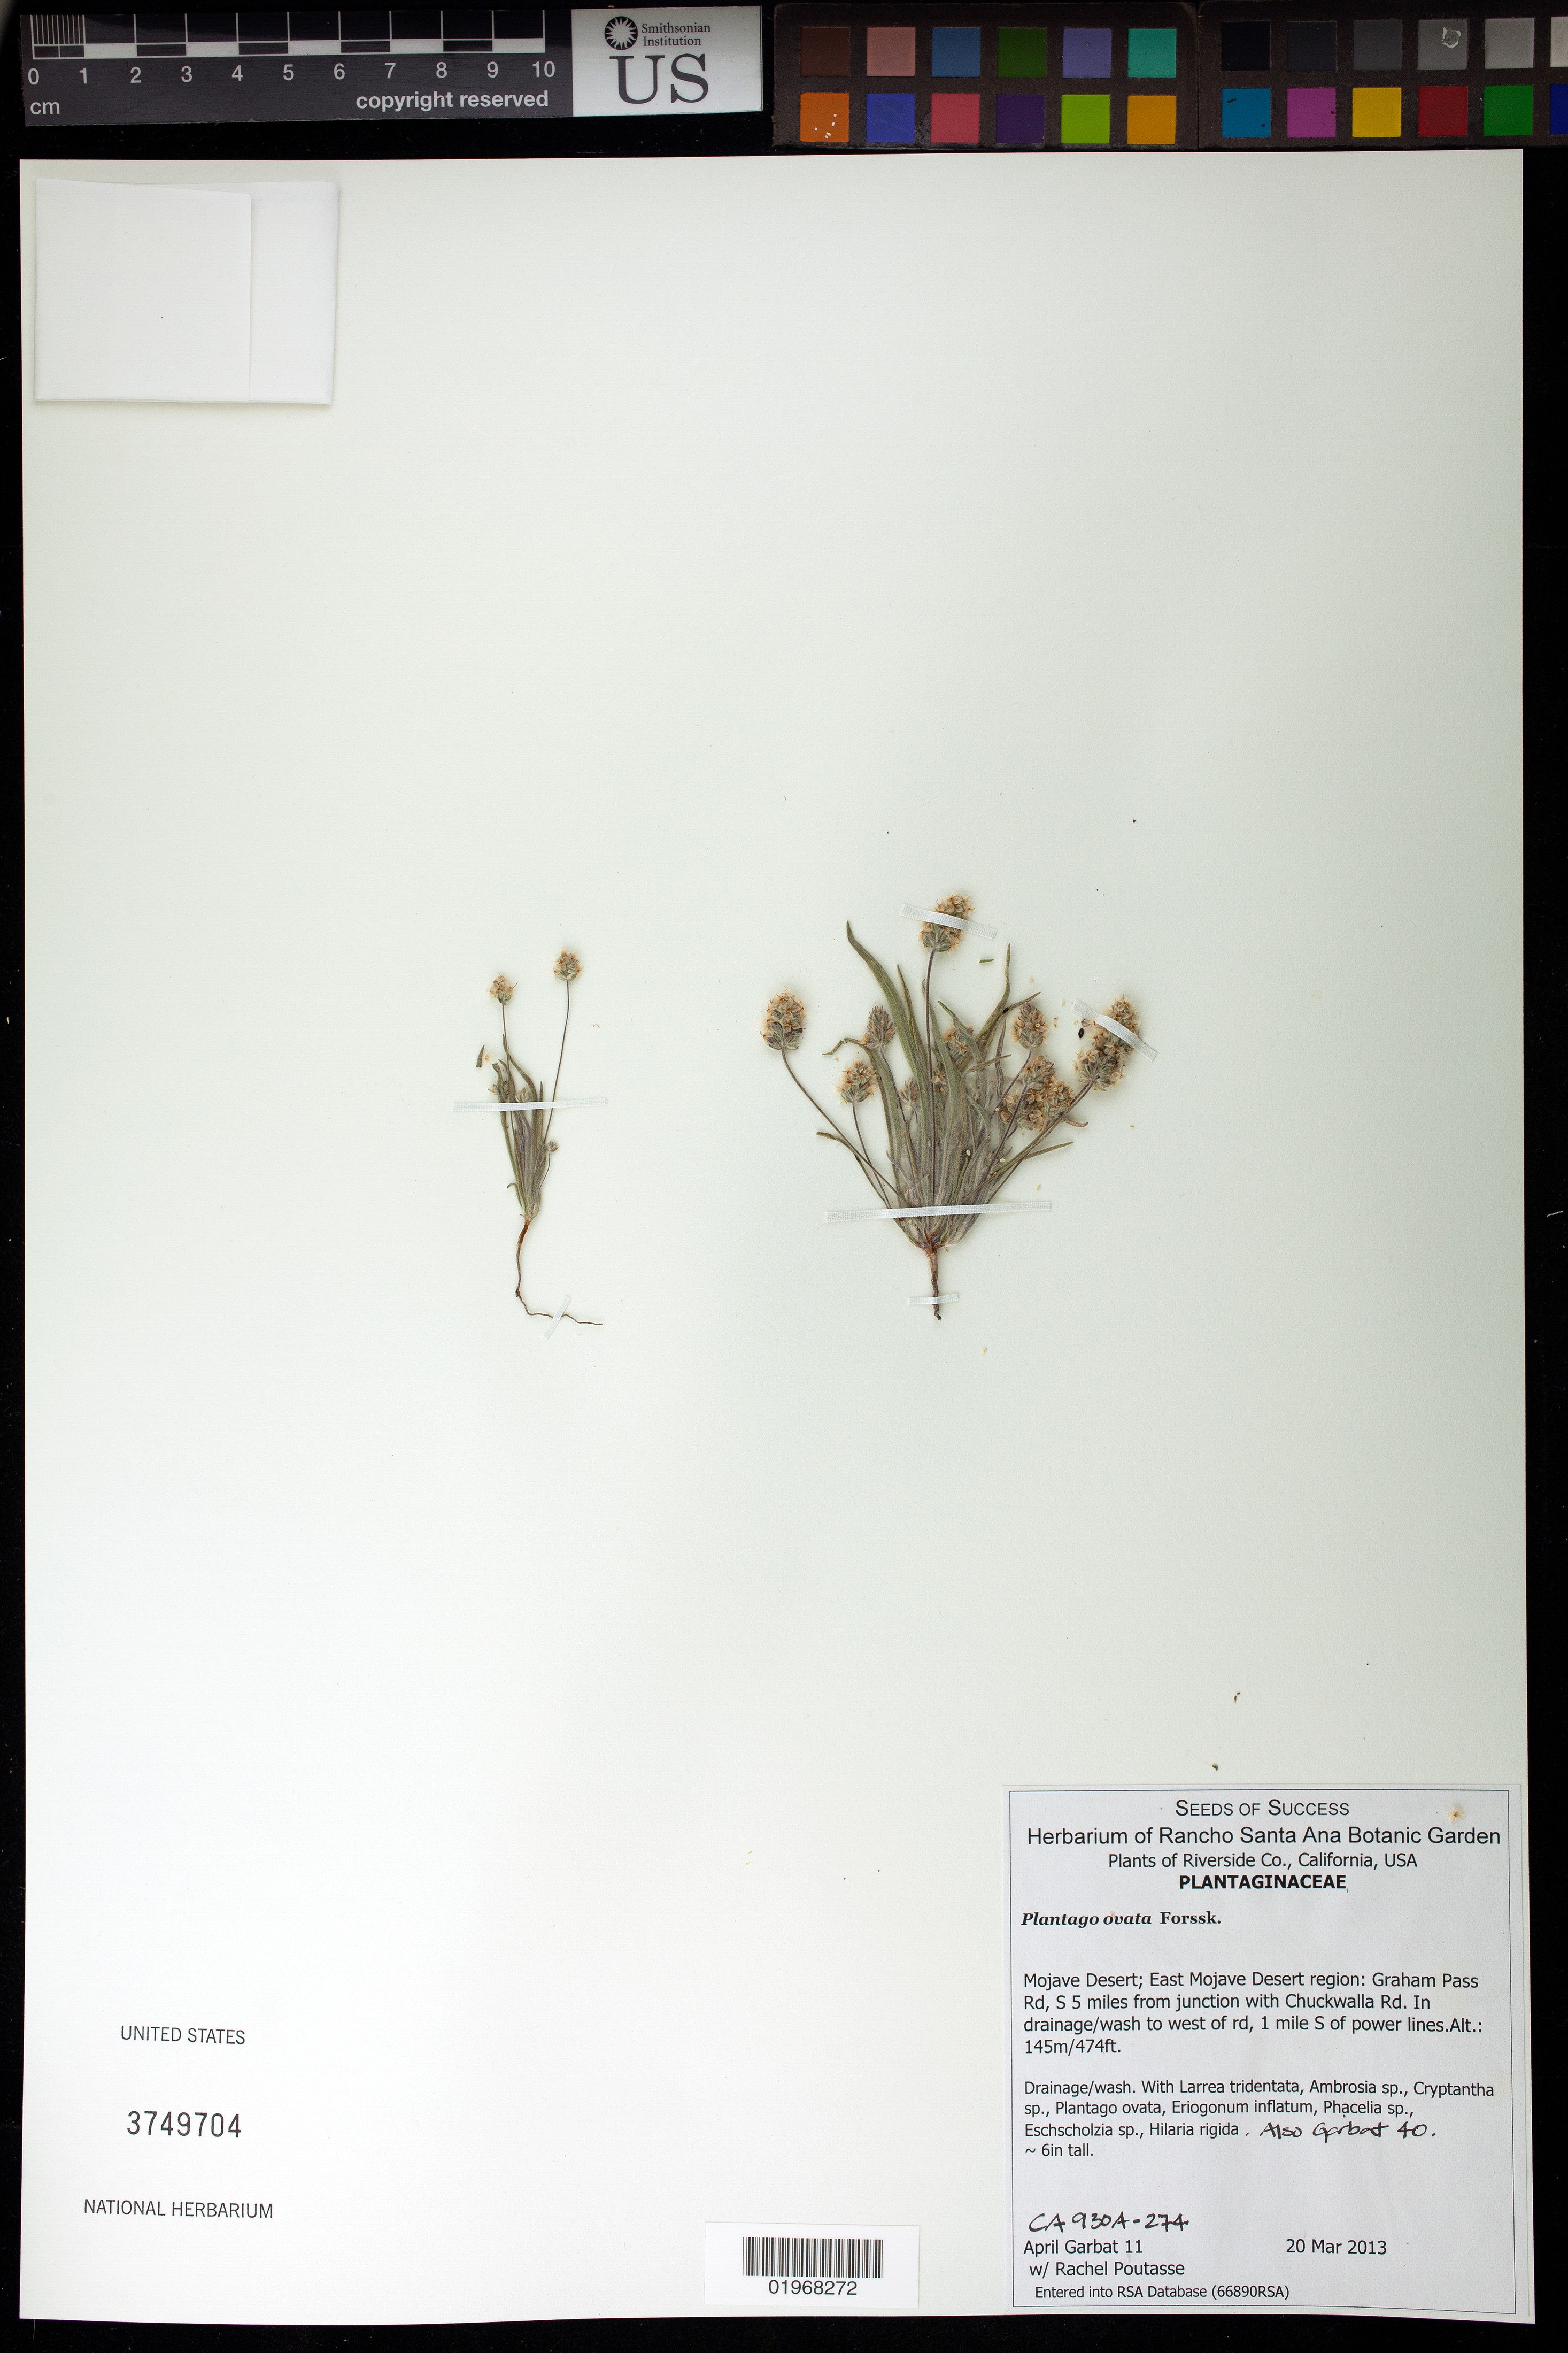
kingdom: Plantae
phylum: Tracheophyta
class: Magnoliopsida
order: Lamiales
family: Plantaginaceae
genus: Plantago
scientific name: Plantago ovata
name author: Forssk.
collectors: A. Garbat & R. Poutasse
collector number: CA930A-274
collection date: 2013-03-20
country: United States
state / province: California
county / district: Riverside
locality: Mojave Desert, East region. Graham Pass Rd, S 5 mi from junction with Chuckwalla Rd.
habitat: Drainage/wash. With Larrea tridentata, Ambrosia sp., Phacelia sp., ect.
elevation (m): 145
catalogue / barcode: US 3749704